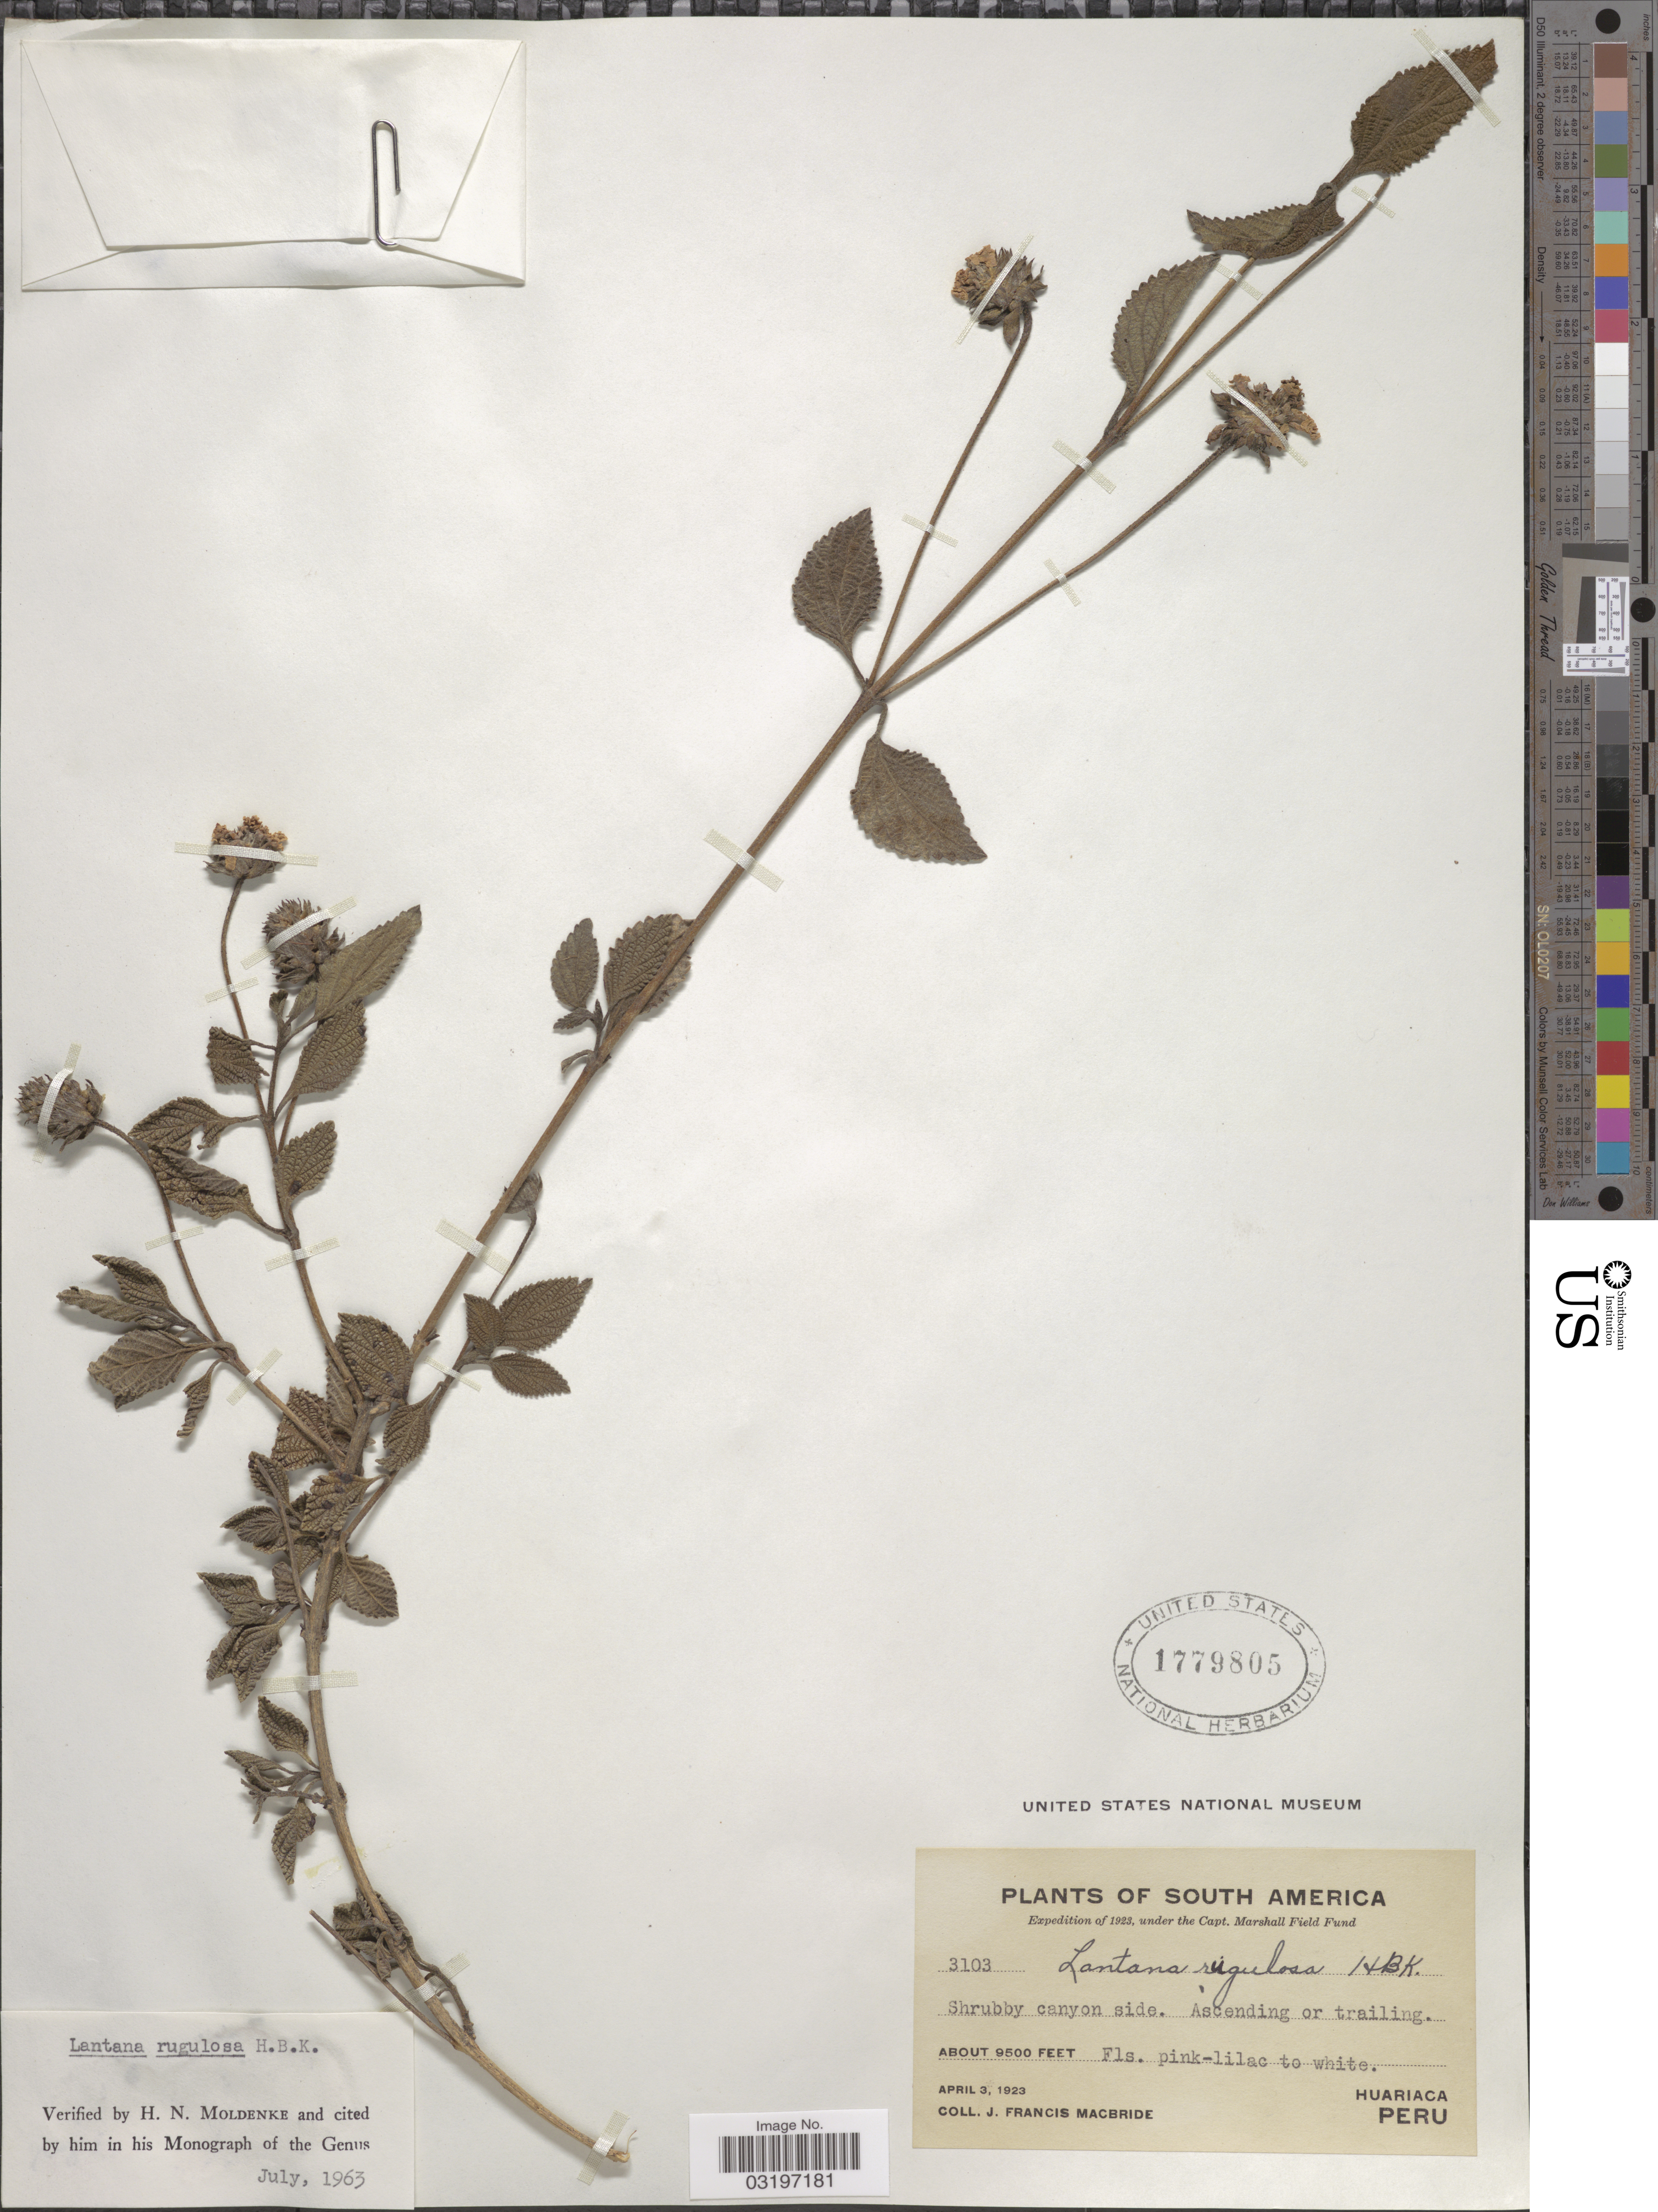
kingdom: Plantae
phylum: Tracheophyta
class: Magnoliopsida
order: Lamiales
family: Verbenaceae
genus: Lantana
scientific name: Lantana rugulosa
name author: Kunth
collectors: J. F. Macbride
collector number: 3103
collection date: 1923-04-03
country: Peru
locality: Huariaca.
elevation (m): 2896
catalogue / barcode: US 1779805